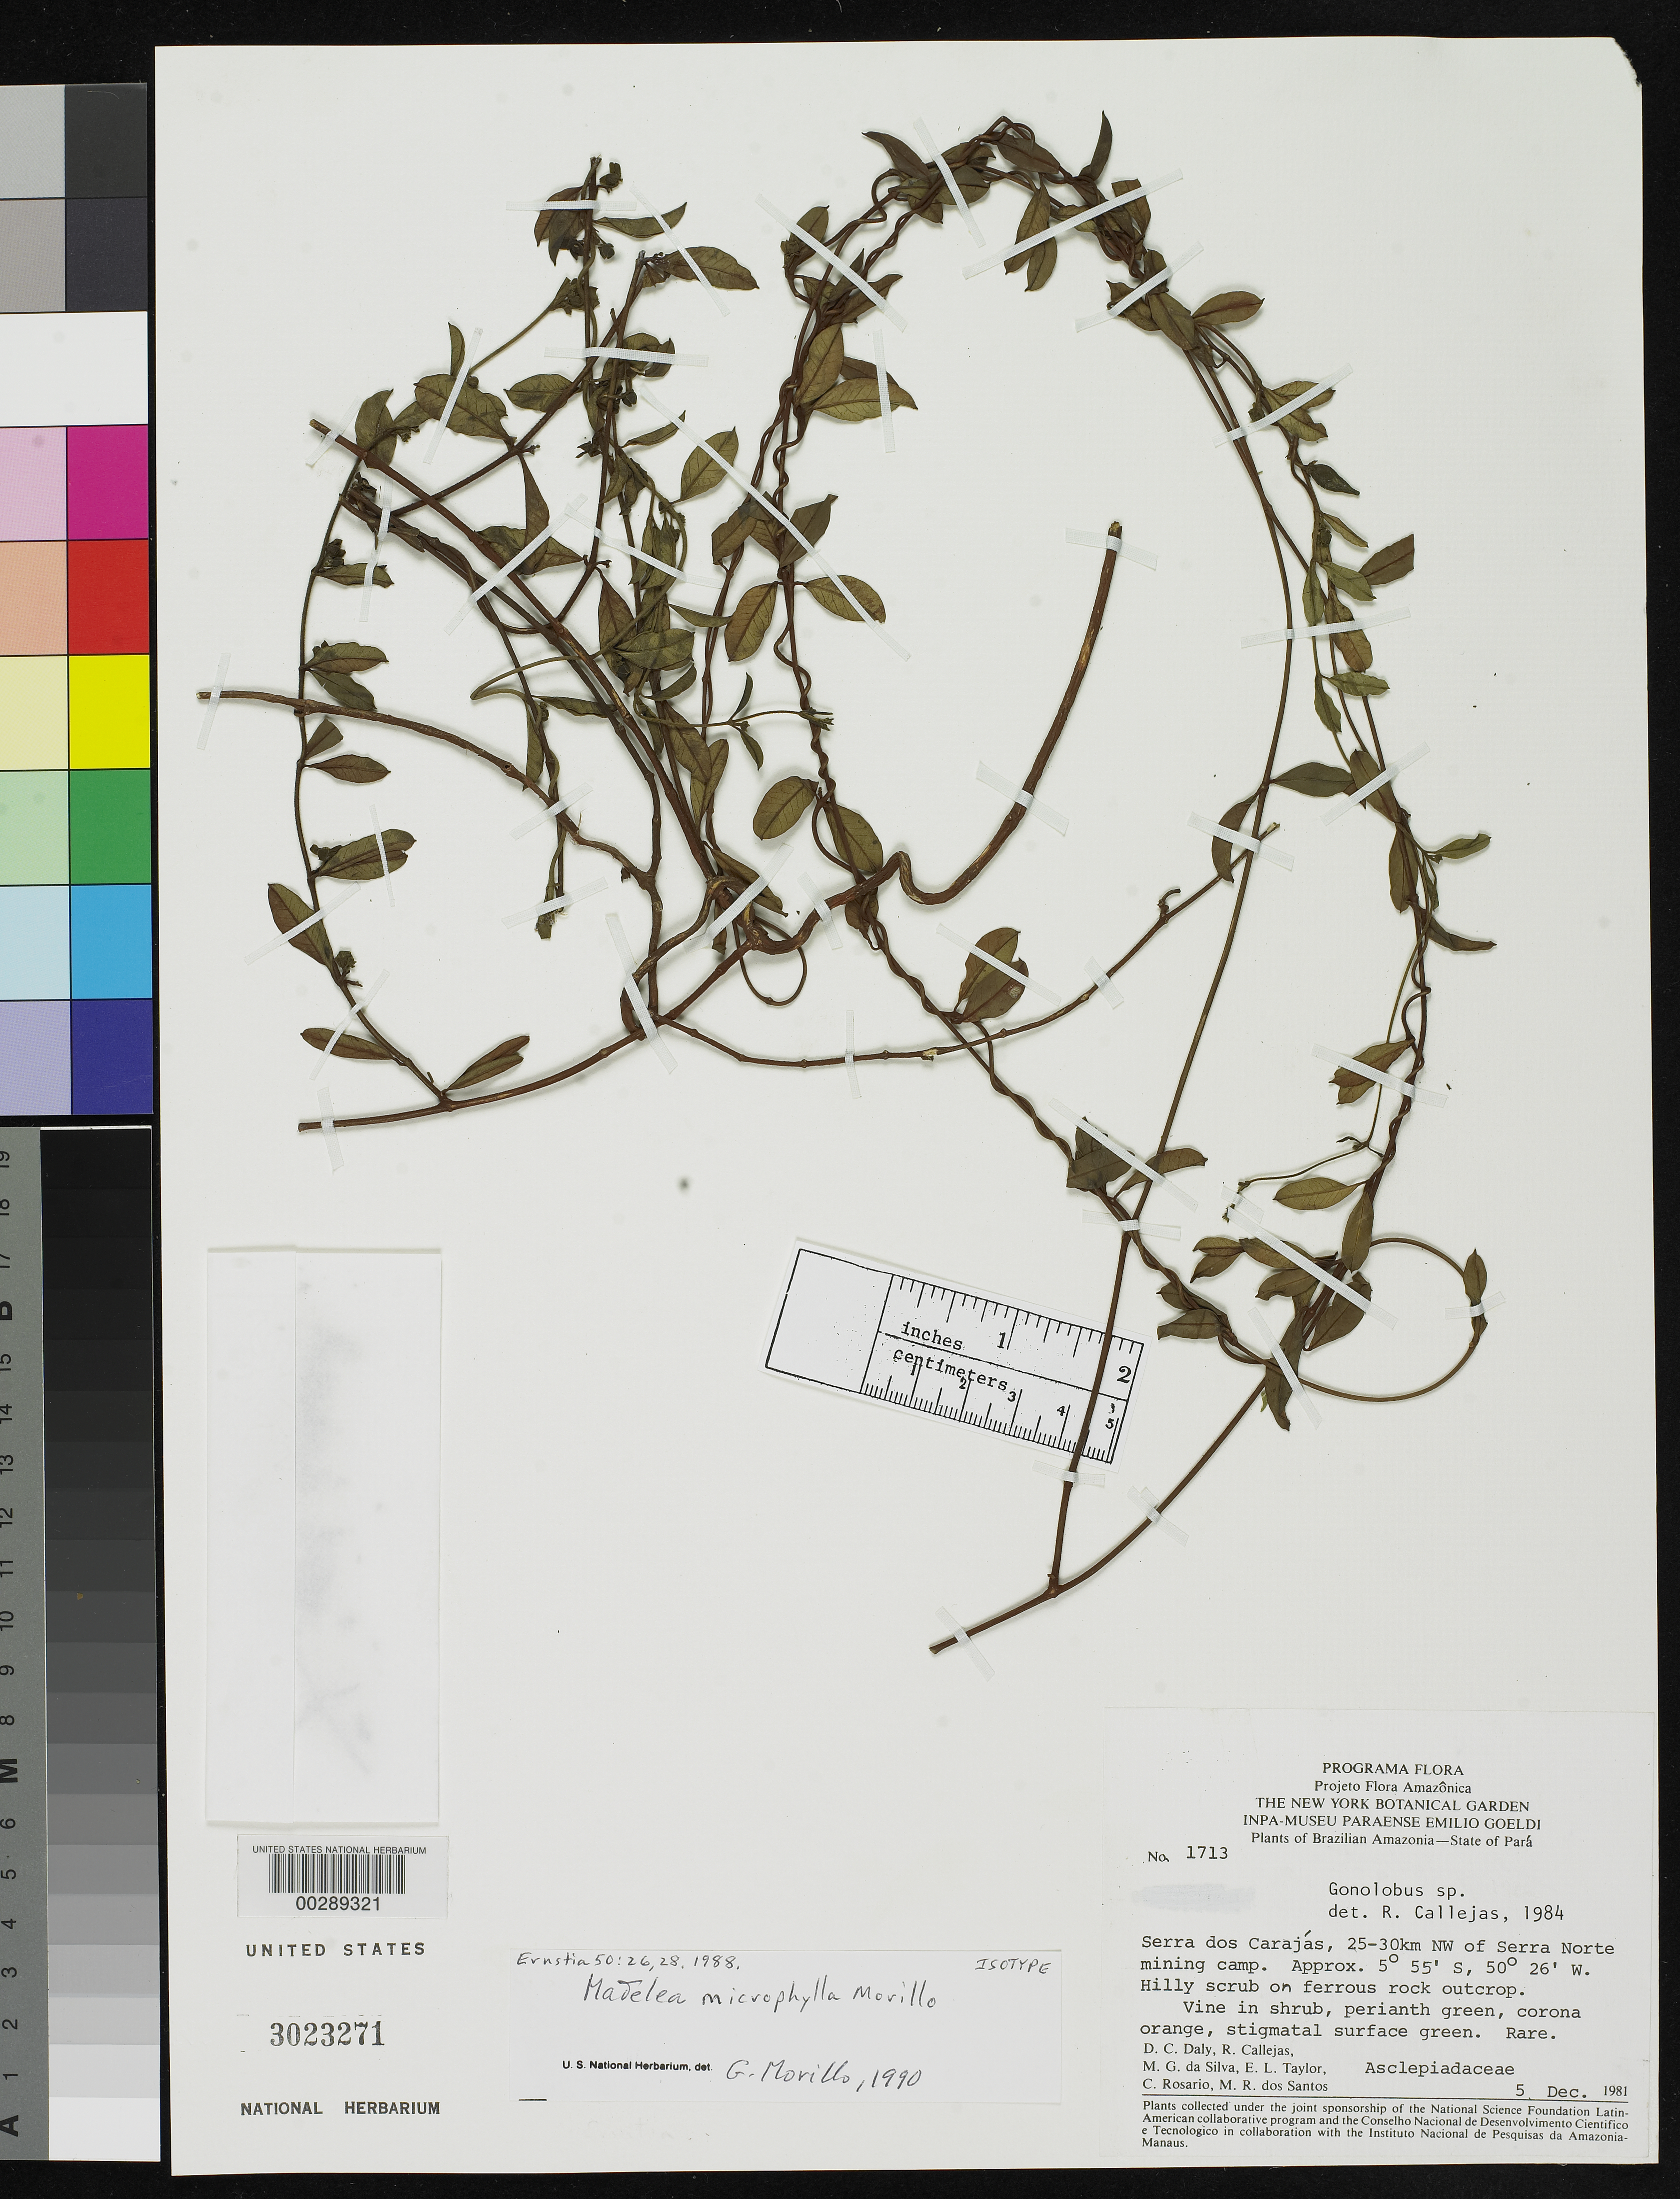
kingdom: Plantae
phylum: Tracheophyta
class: Magnoliopsida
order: Gentianales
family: Apocynaceae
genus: Matelea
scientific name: Matelea microphylla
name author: Morillo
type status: Isotype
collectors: D. C. Daly, R. Callejas, M. G. Silva, E. L. Taylor, C. S. Rosário & M. R. Santos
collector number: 1713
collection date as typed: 05 Dec 1981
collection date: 1981-12-05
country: Brazil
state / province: Pará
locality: Serra dos Carajas, 25-30 km NW of Serra Norte mining camp.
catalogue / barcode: US 3023271